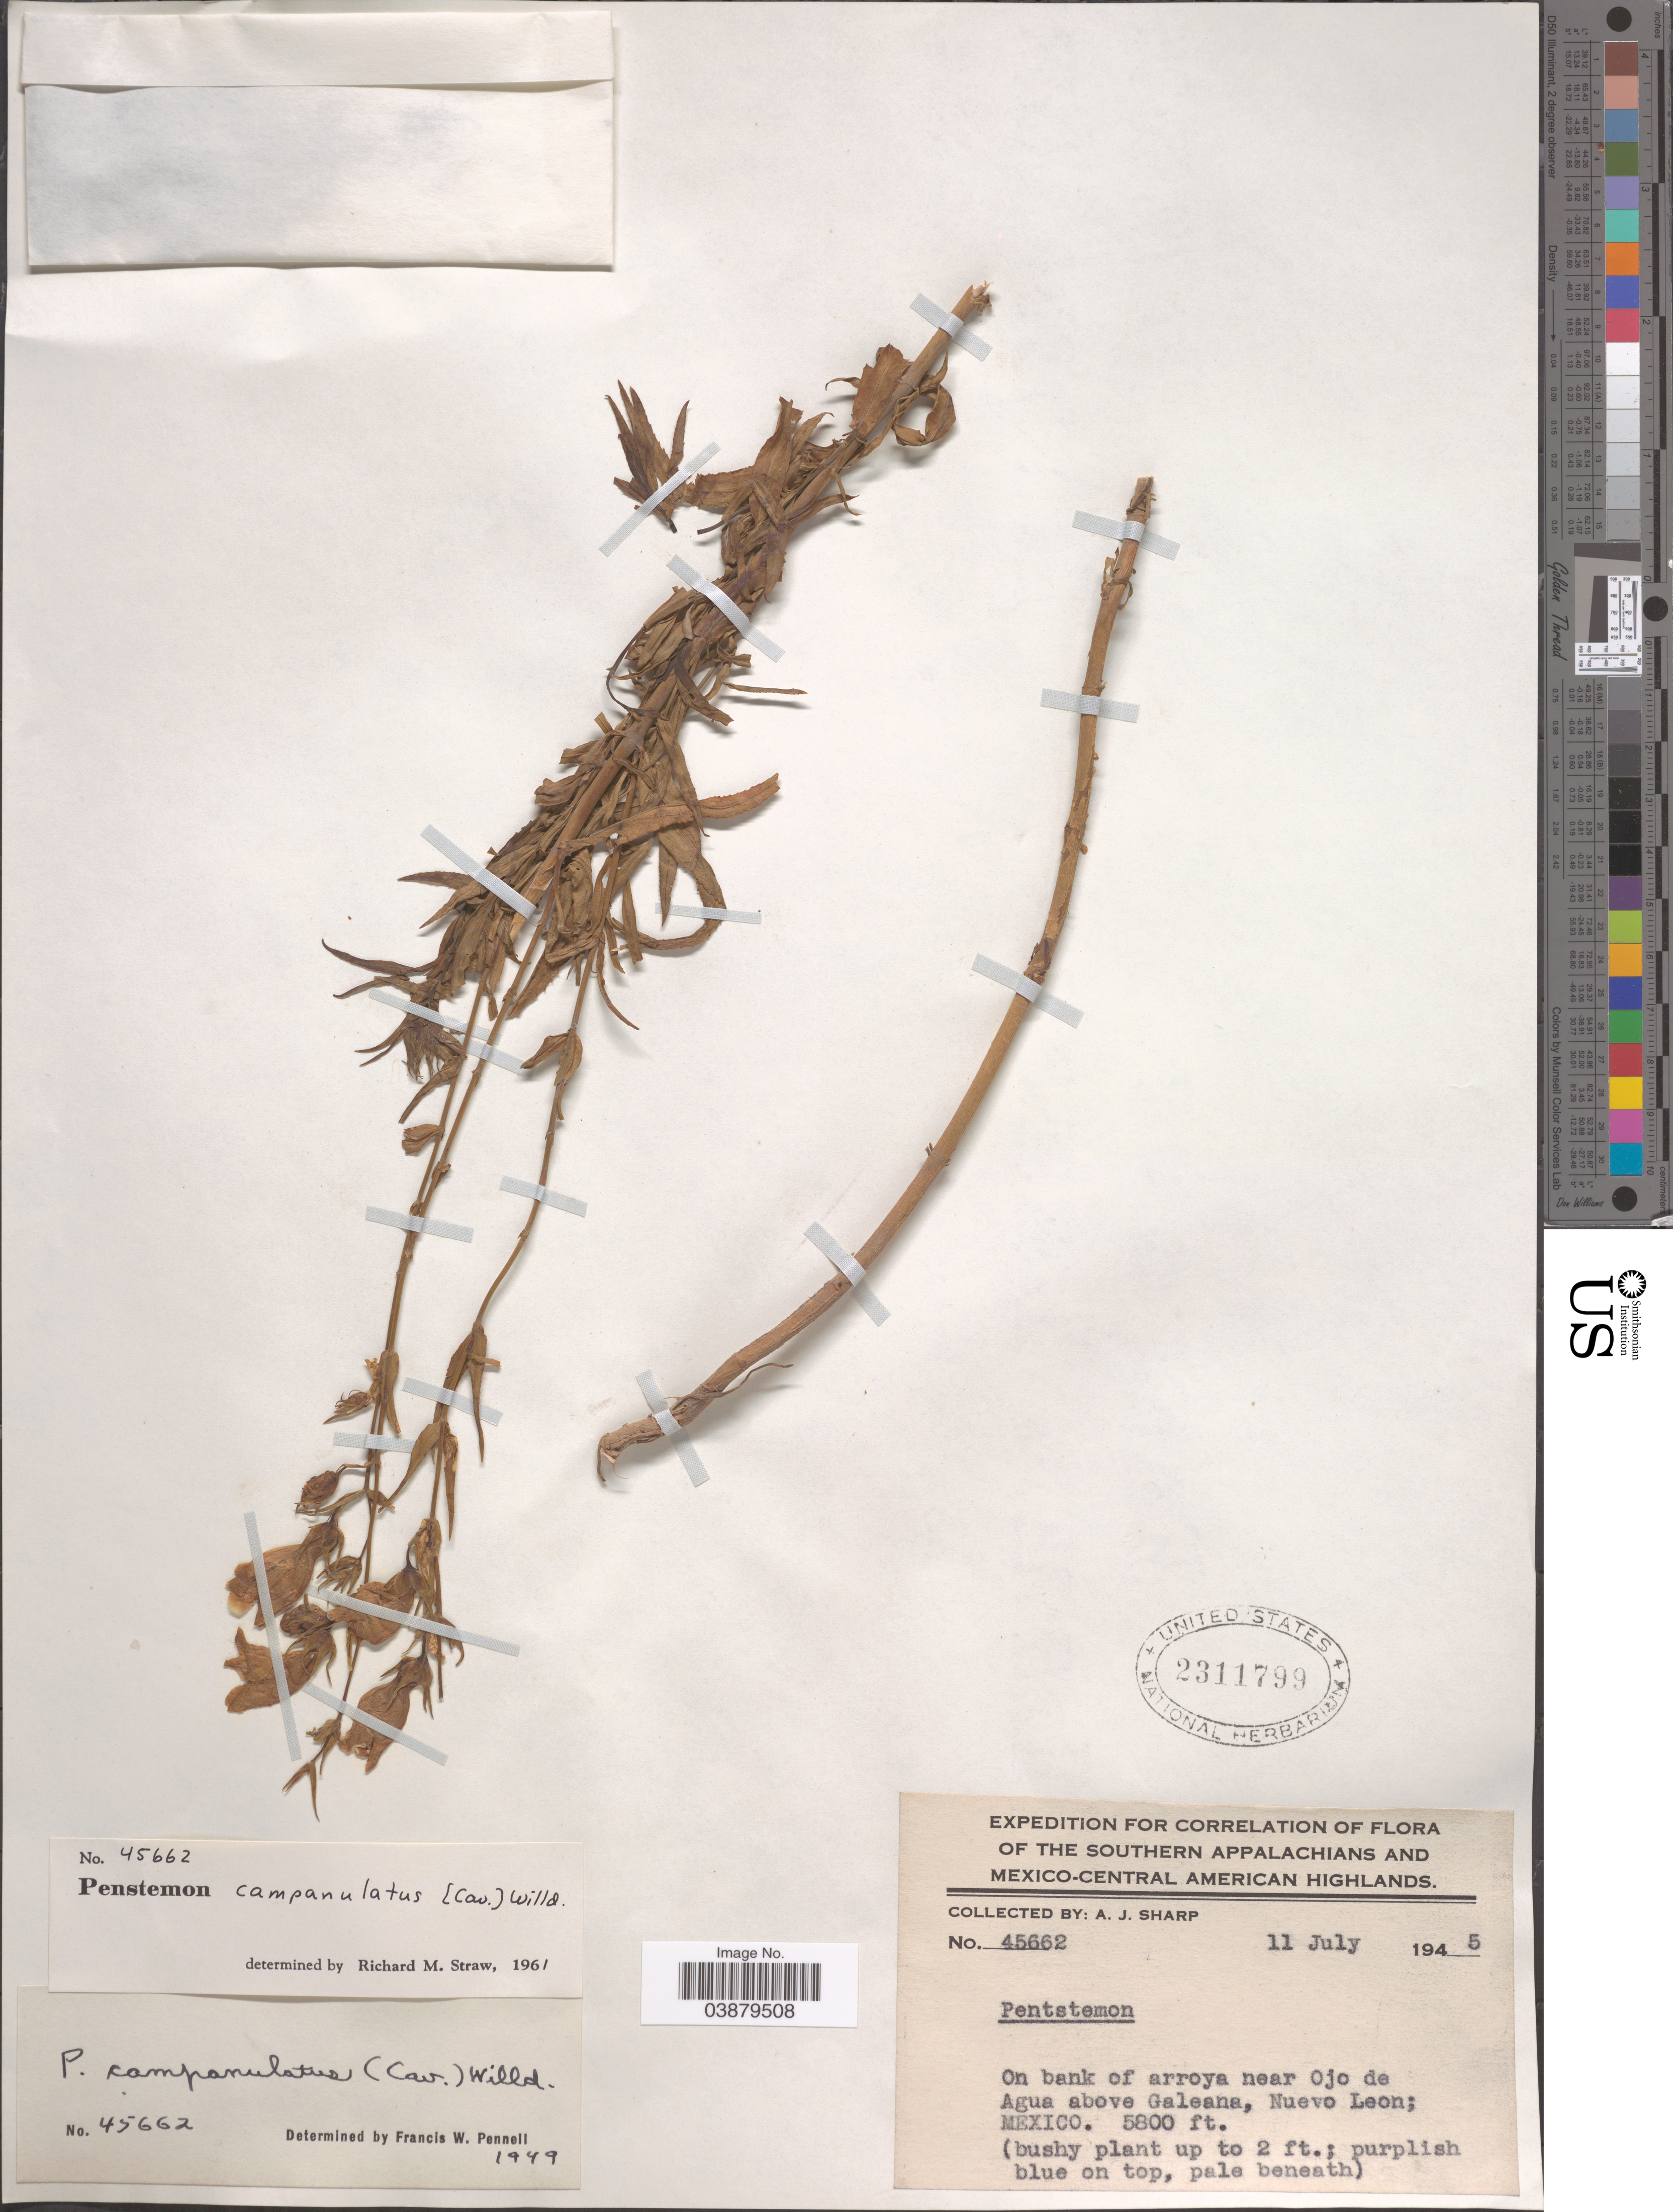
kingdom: Plantae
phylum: Tracheophyta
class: Magnoliopsida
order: Lamiales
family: Plantaginaceae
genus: Penstemon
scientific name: Penstemon campanulatus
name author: (Cav.) Willd.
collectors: A. J. Sharp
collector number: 45662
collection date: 1945-07-11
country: Mexico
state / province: Nuevo León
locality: Southern Appalachians and Mexico-Central American Highlands [unsure placement] On bank of arroya near Ojo de Agua above Galeana.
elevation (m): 1768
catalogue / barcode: US 2311799